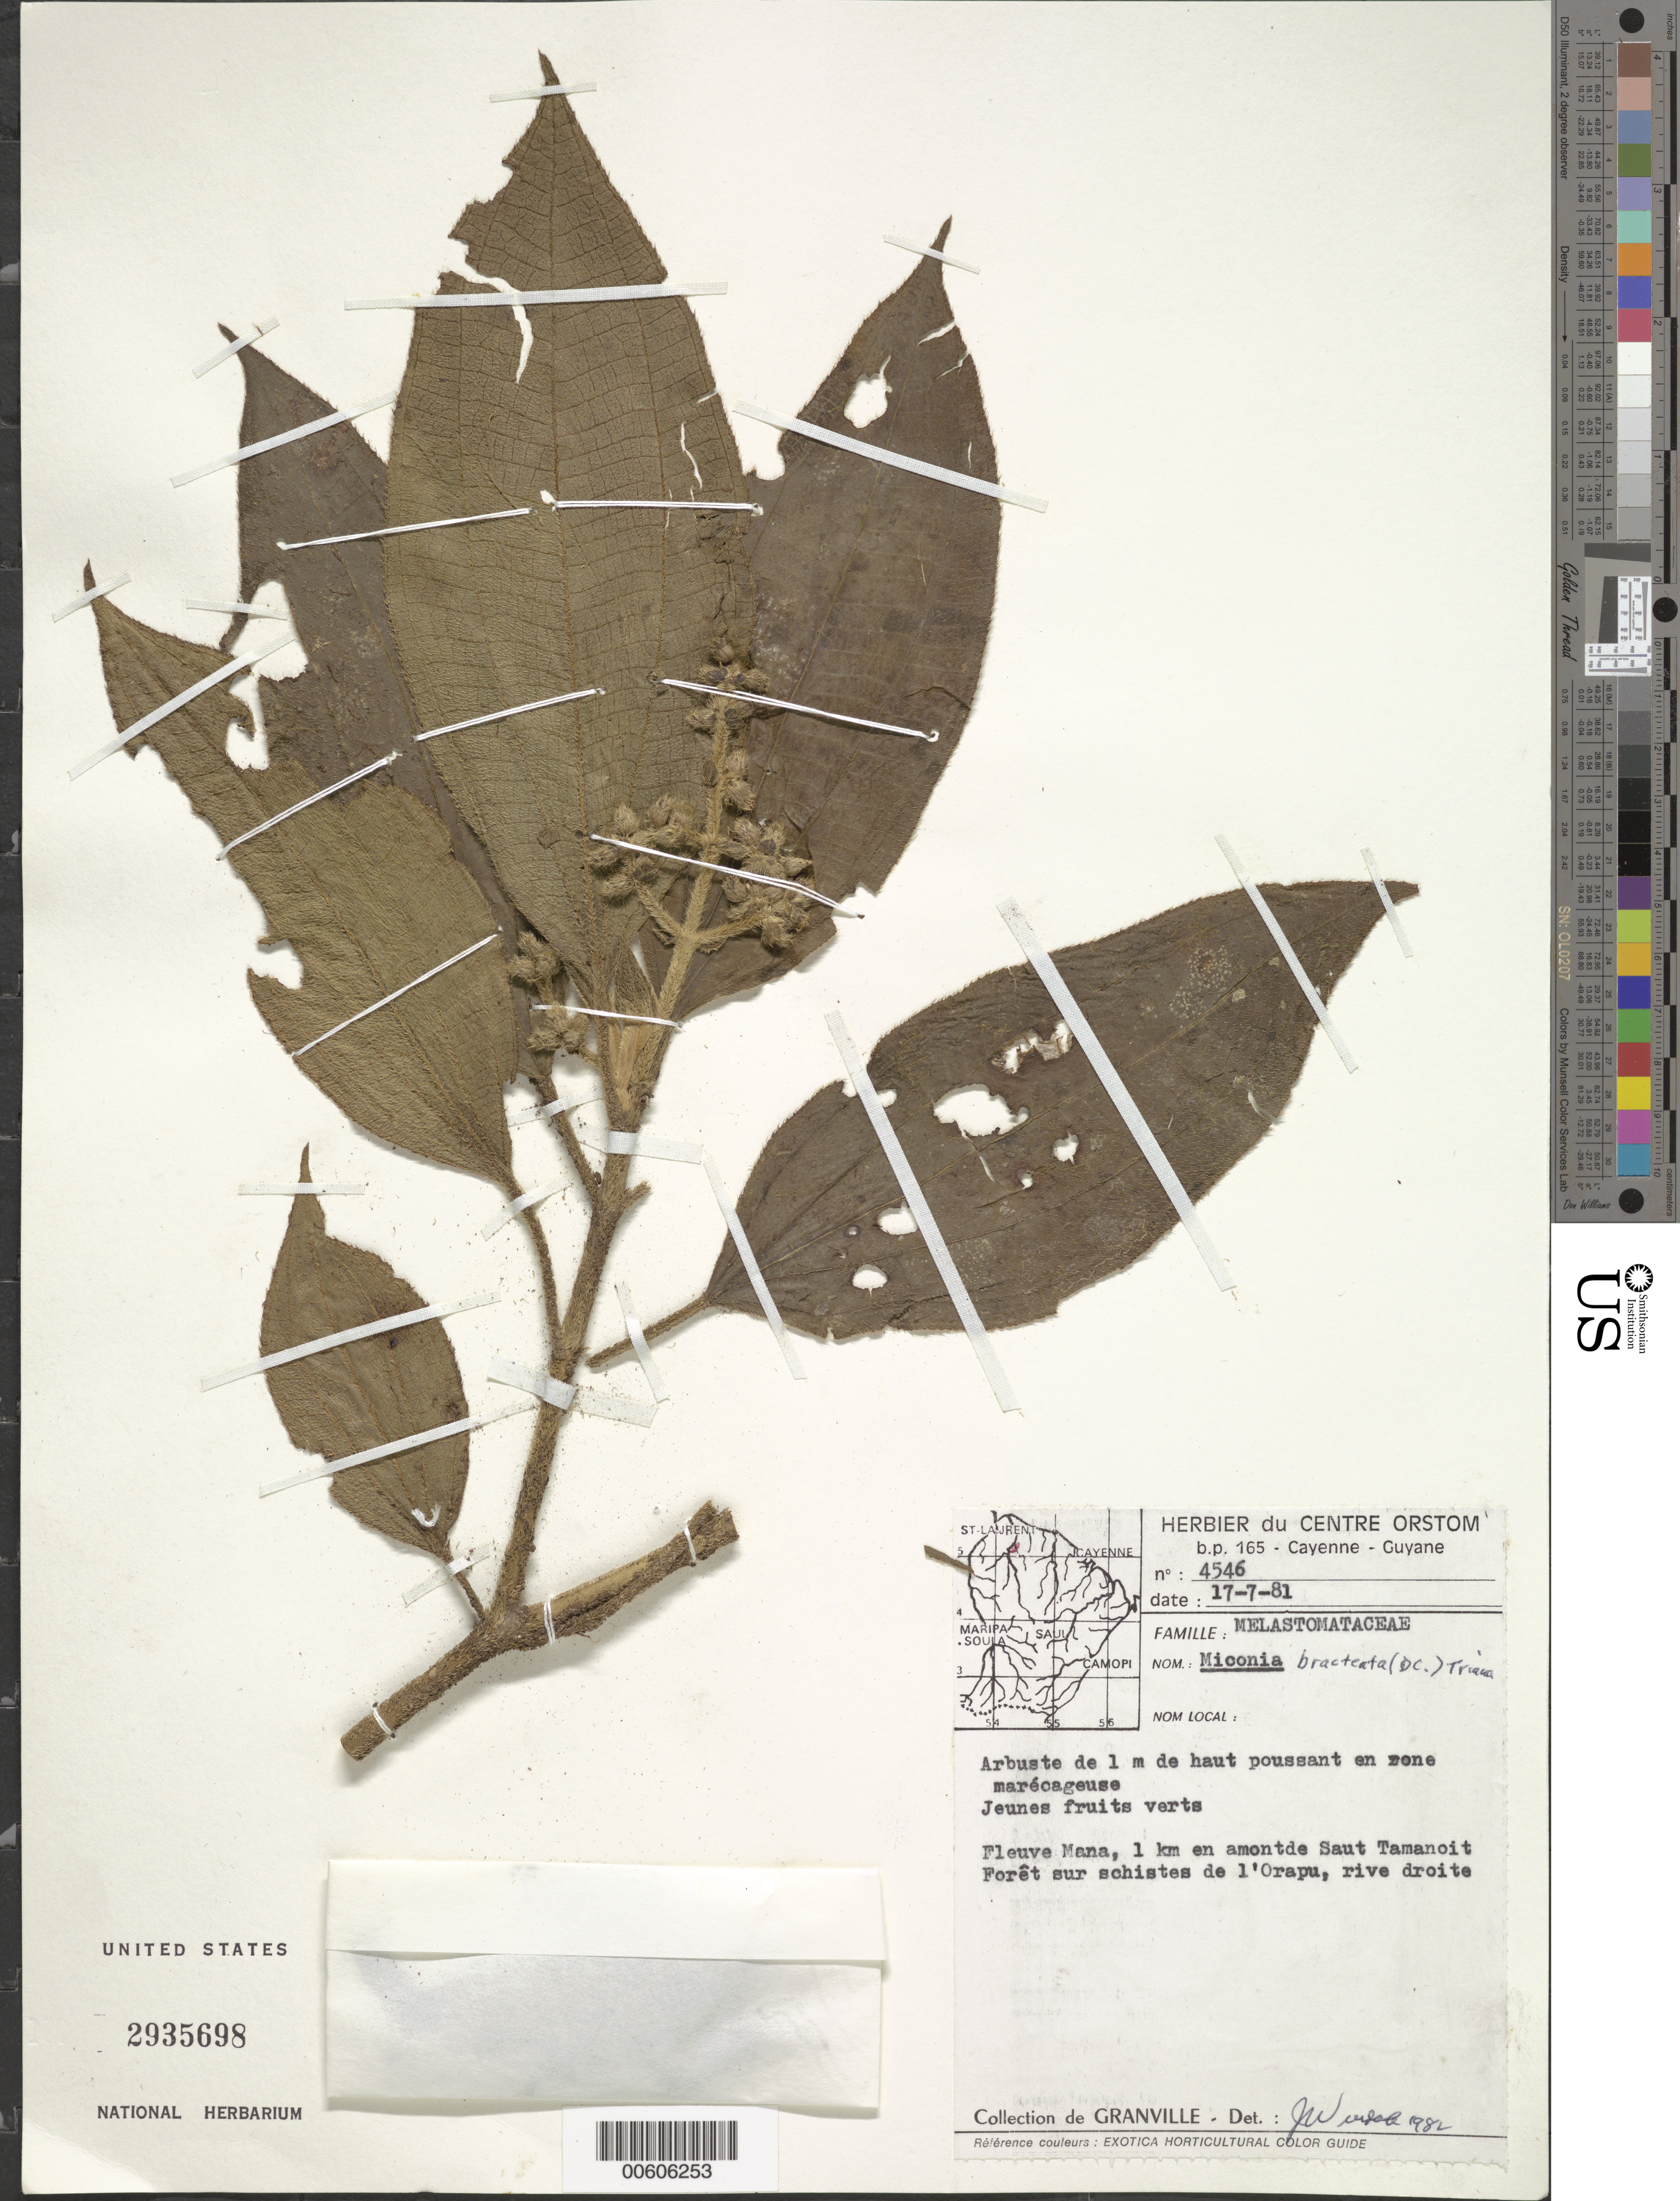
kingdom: Plantae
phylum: Tracheophyta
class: Magnoliopsida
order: Myrtales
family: Melastomataceae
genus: Miconia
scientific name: Miconia bracteata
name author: (DC.) Triana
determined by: Wurdack, John J., (US), US (UNITED STATES)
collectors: J.-J. de Granville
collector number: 4546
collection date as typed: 17-Jul-81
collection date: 1981-07-17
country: French Guiana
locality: Mana R., 1 km from Saut Tamanoir. Rive droite de l'Orapu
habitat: Poussant en zone marecageuse, foret sur schistes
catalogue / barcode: US 2935698